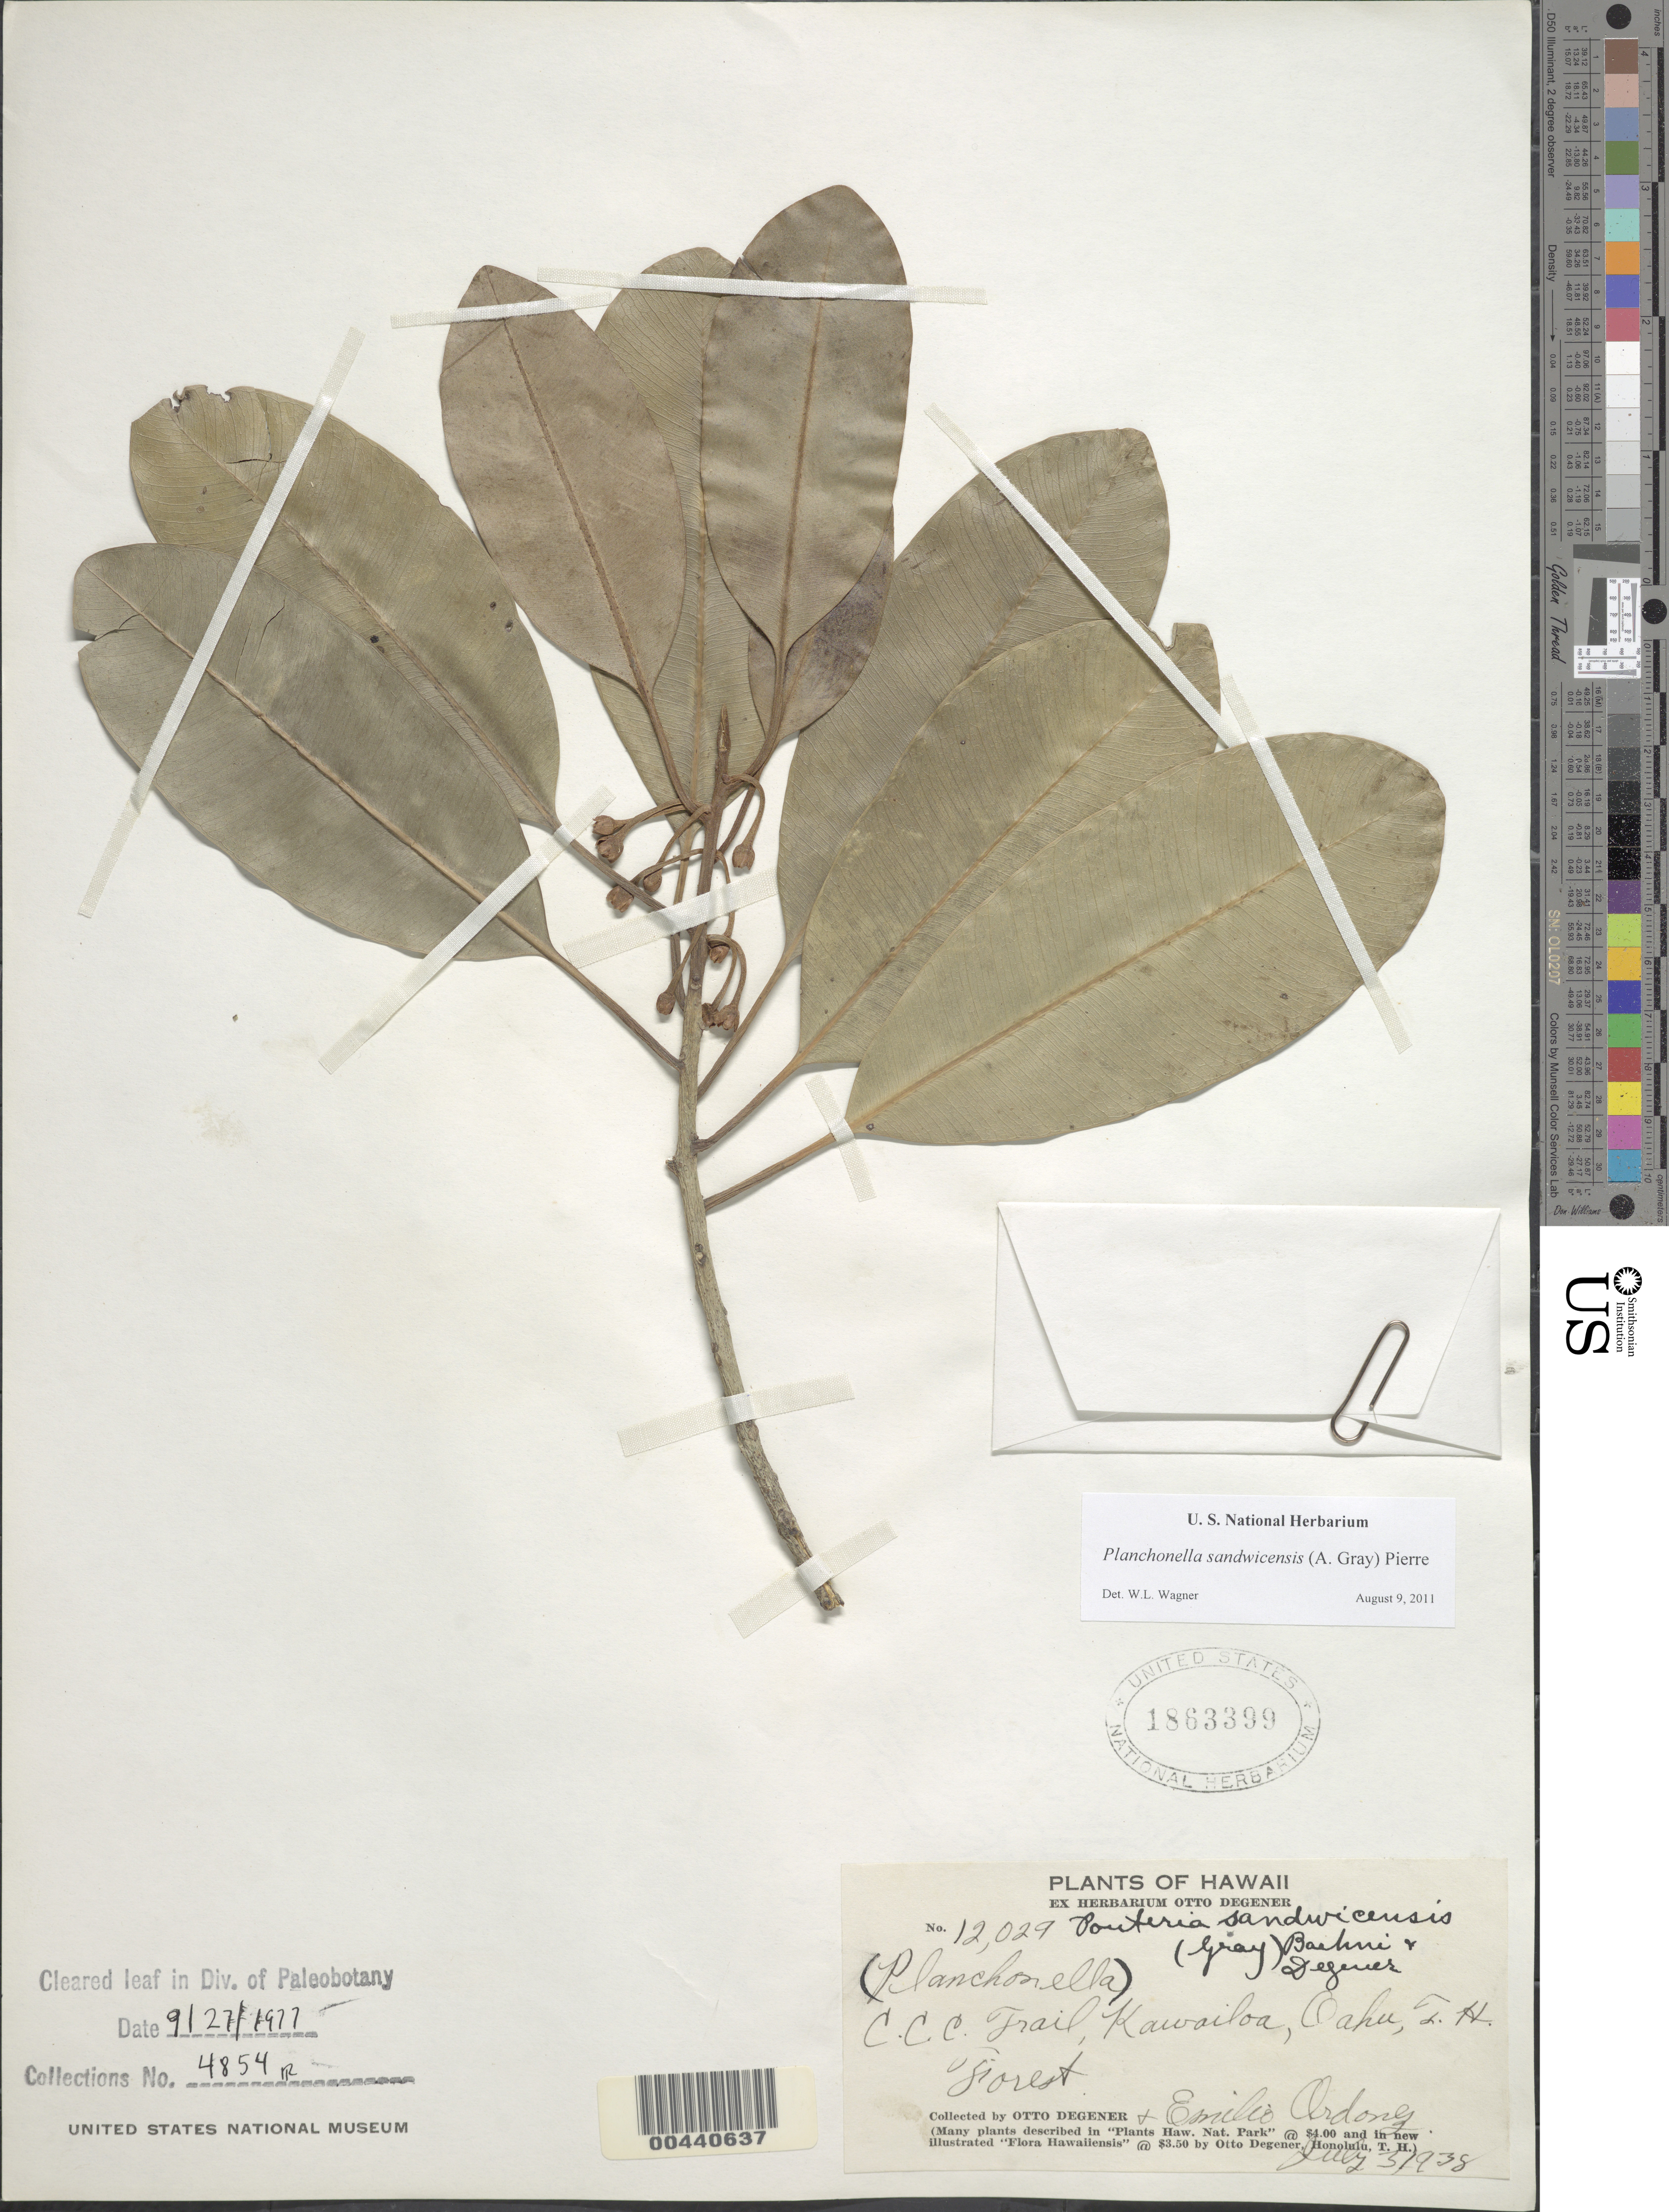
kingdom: Plantae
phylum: Tracheophyta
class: Magnoliopsida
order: Ericales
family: Sapotaceae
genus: Planchonella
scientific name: Planchonella sandwicensis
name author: (A. Gray) Pierre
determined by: Havran, J. C.; et al.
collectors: O. Degener & E. Ordonez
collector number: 12029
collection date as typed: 3 Jul 1938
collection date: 1938-07-03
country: United States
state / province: Hawaii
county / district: Honolulu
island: Oahu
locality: C.C.C. Trail, Kawailoa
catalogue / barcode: US 1863399